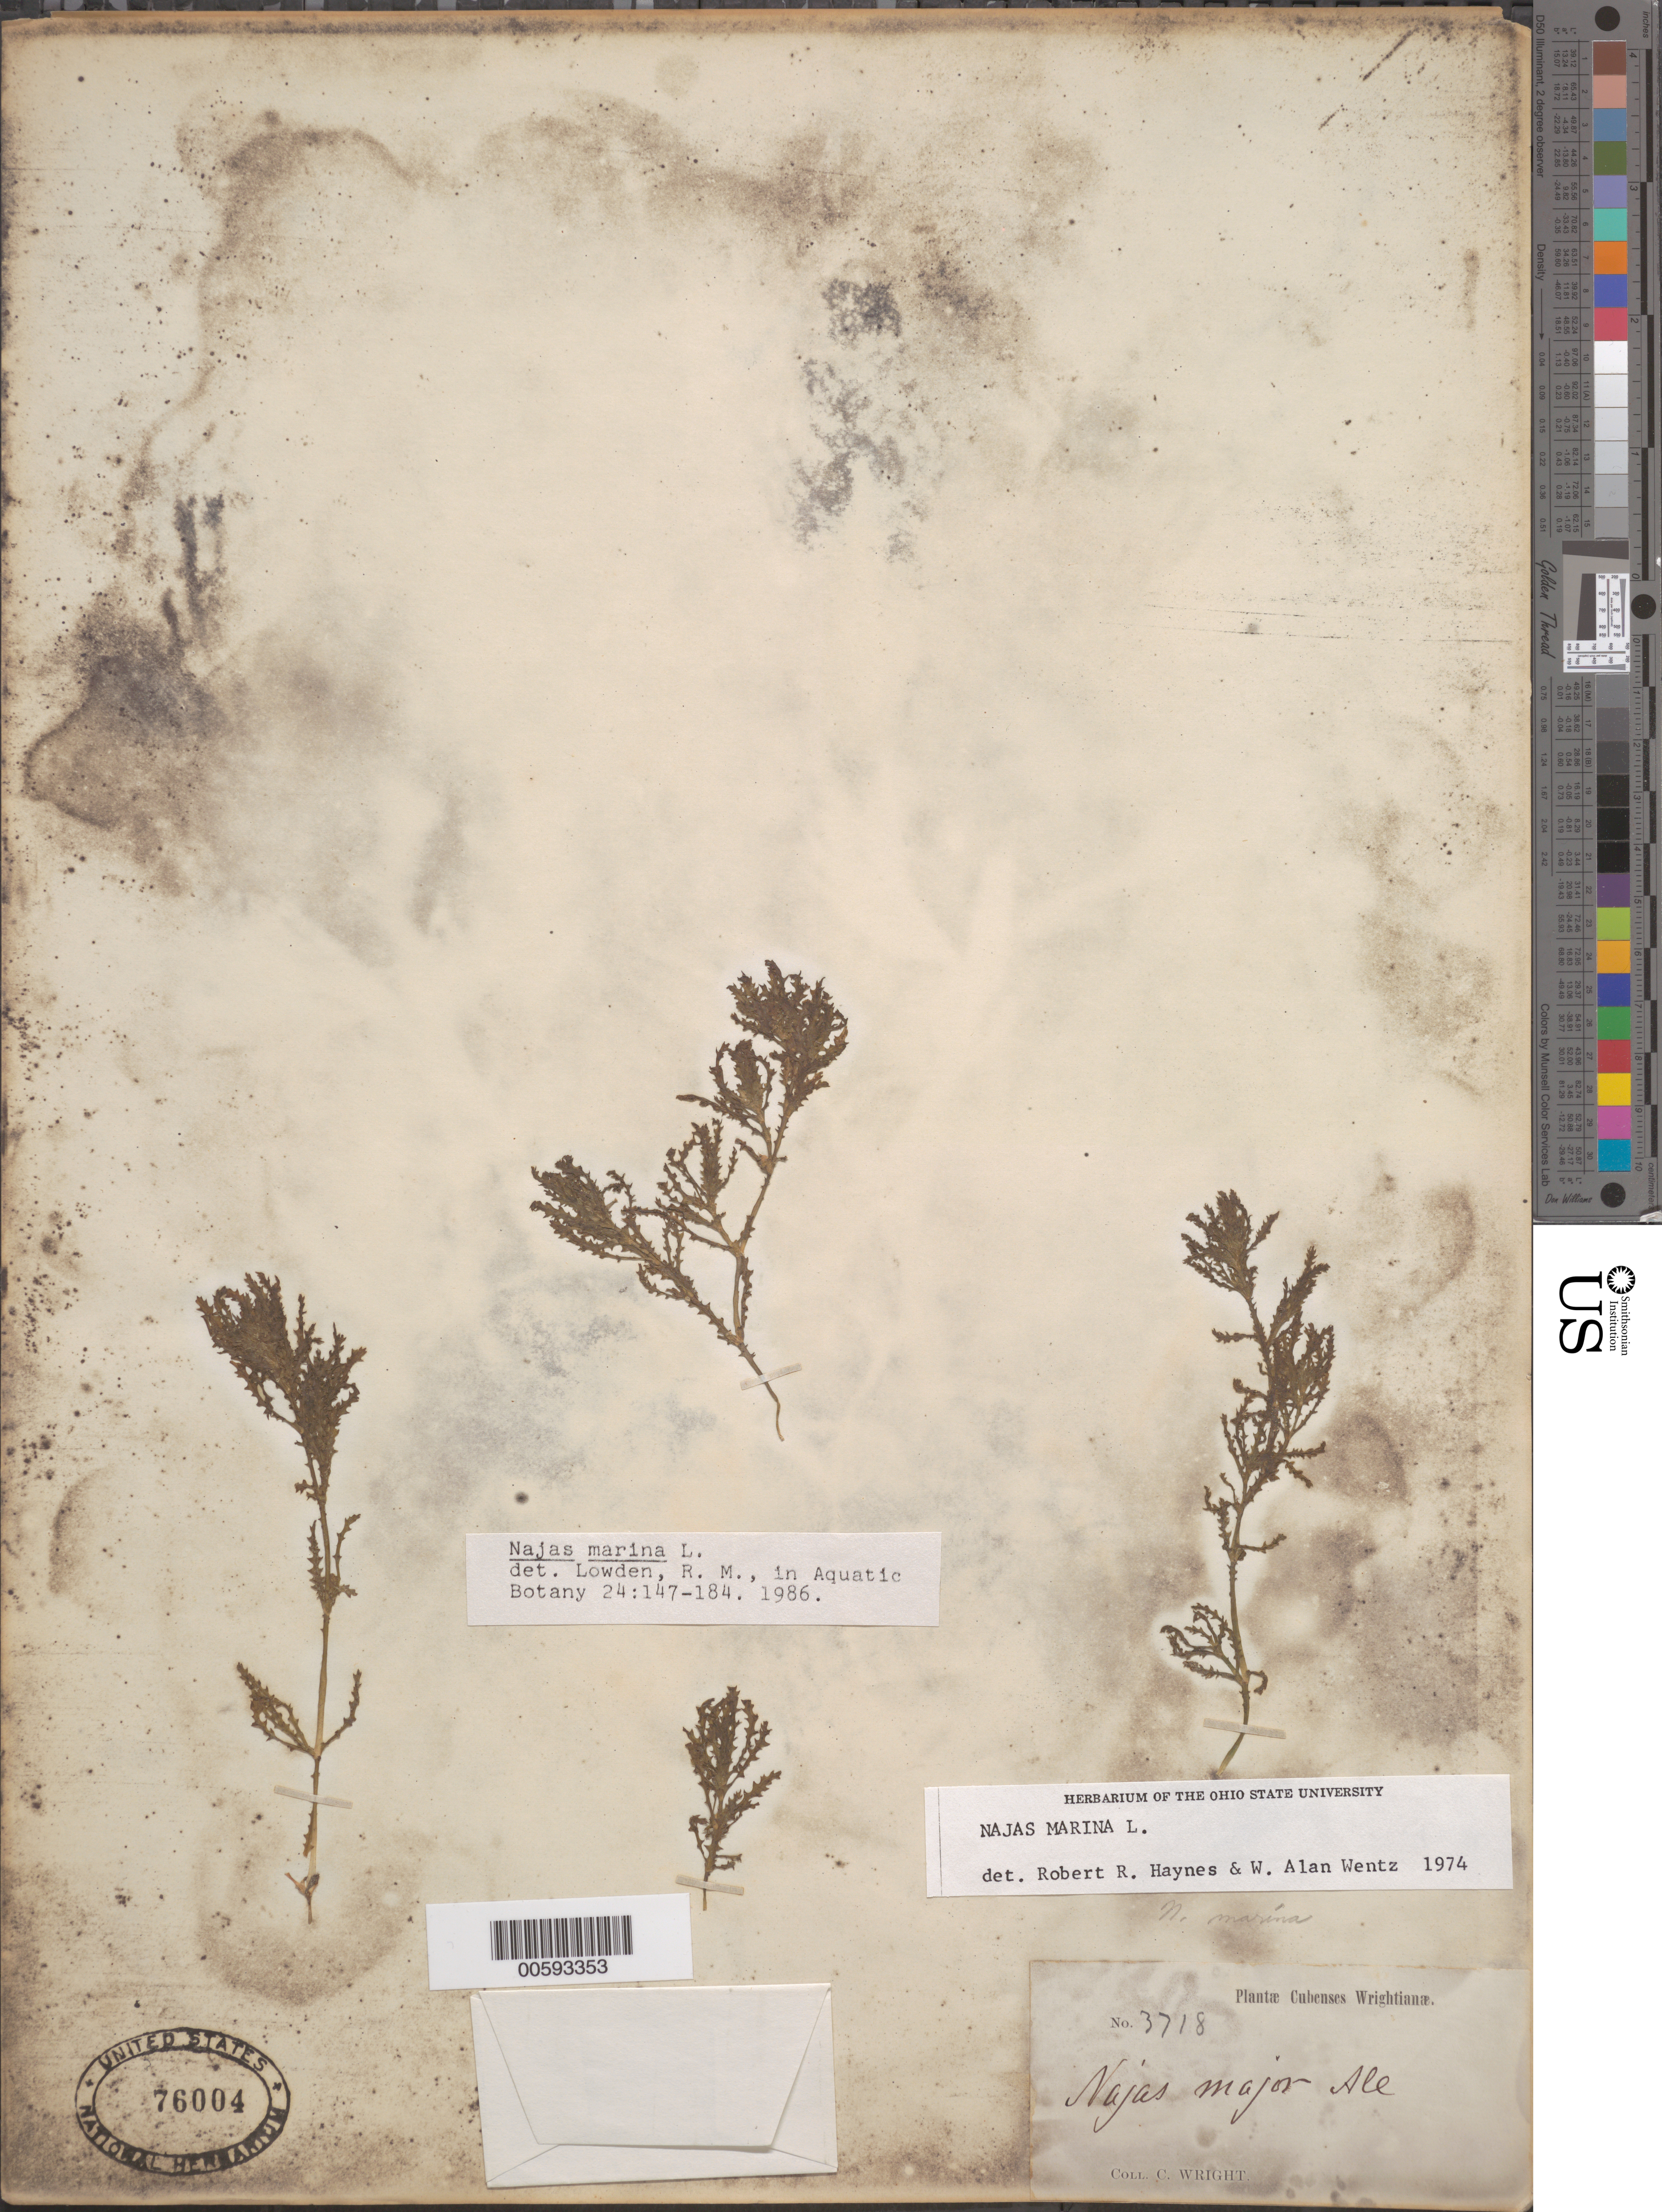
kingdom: Plantae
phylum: Tracheophyta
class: Liliopsida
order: Alismatales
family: Hydrocharitaceae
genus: Najas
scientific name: Najas marina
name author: L.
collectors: C. Wright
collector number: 3718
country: Cuba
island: Greater Antilles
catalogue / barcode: US 76004